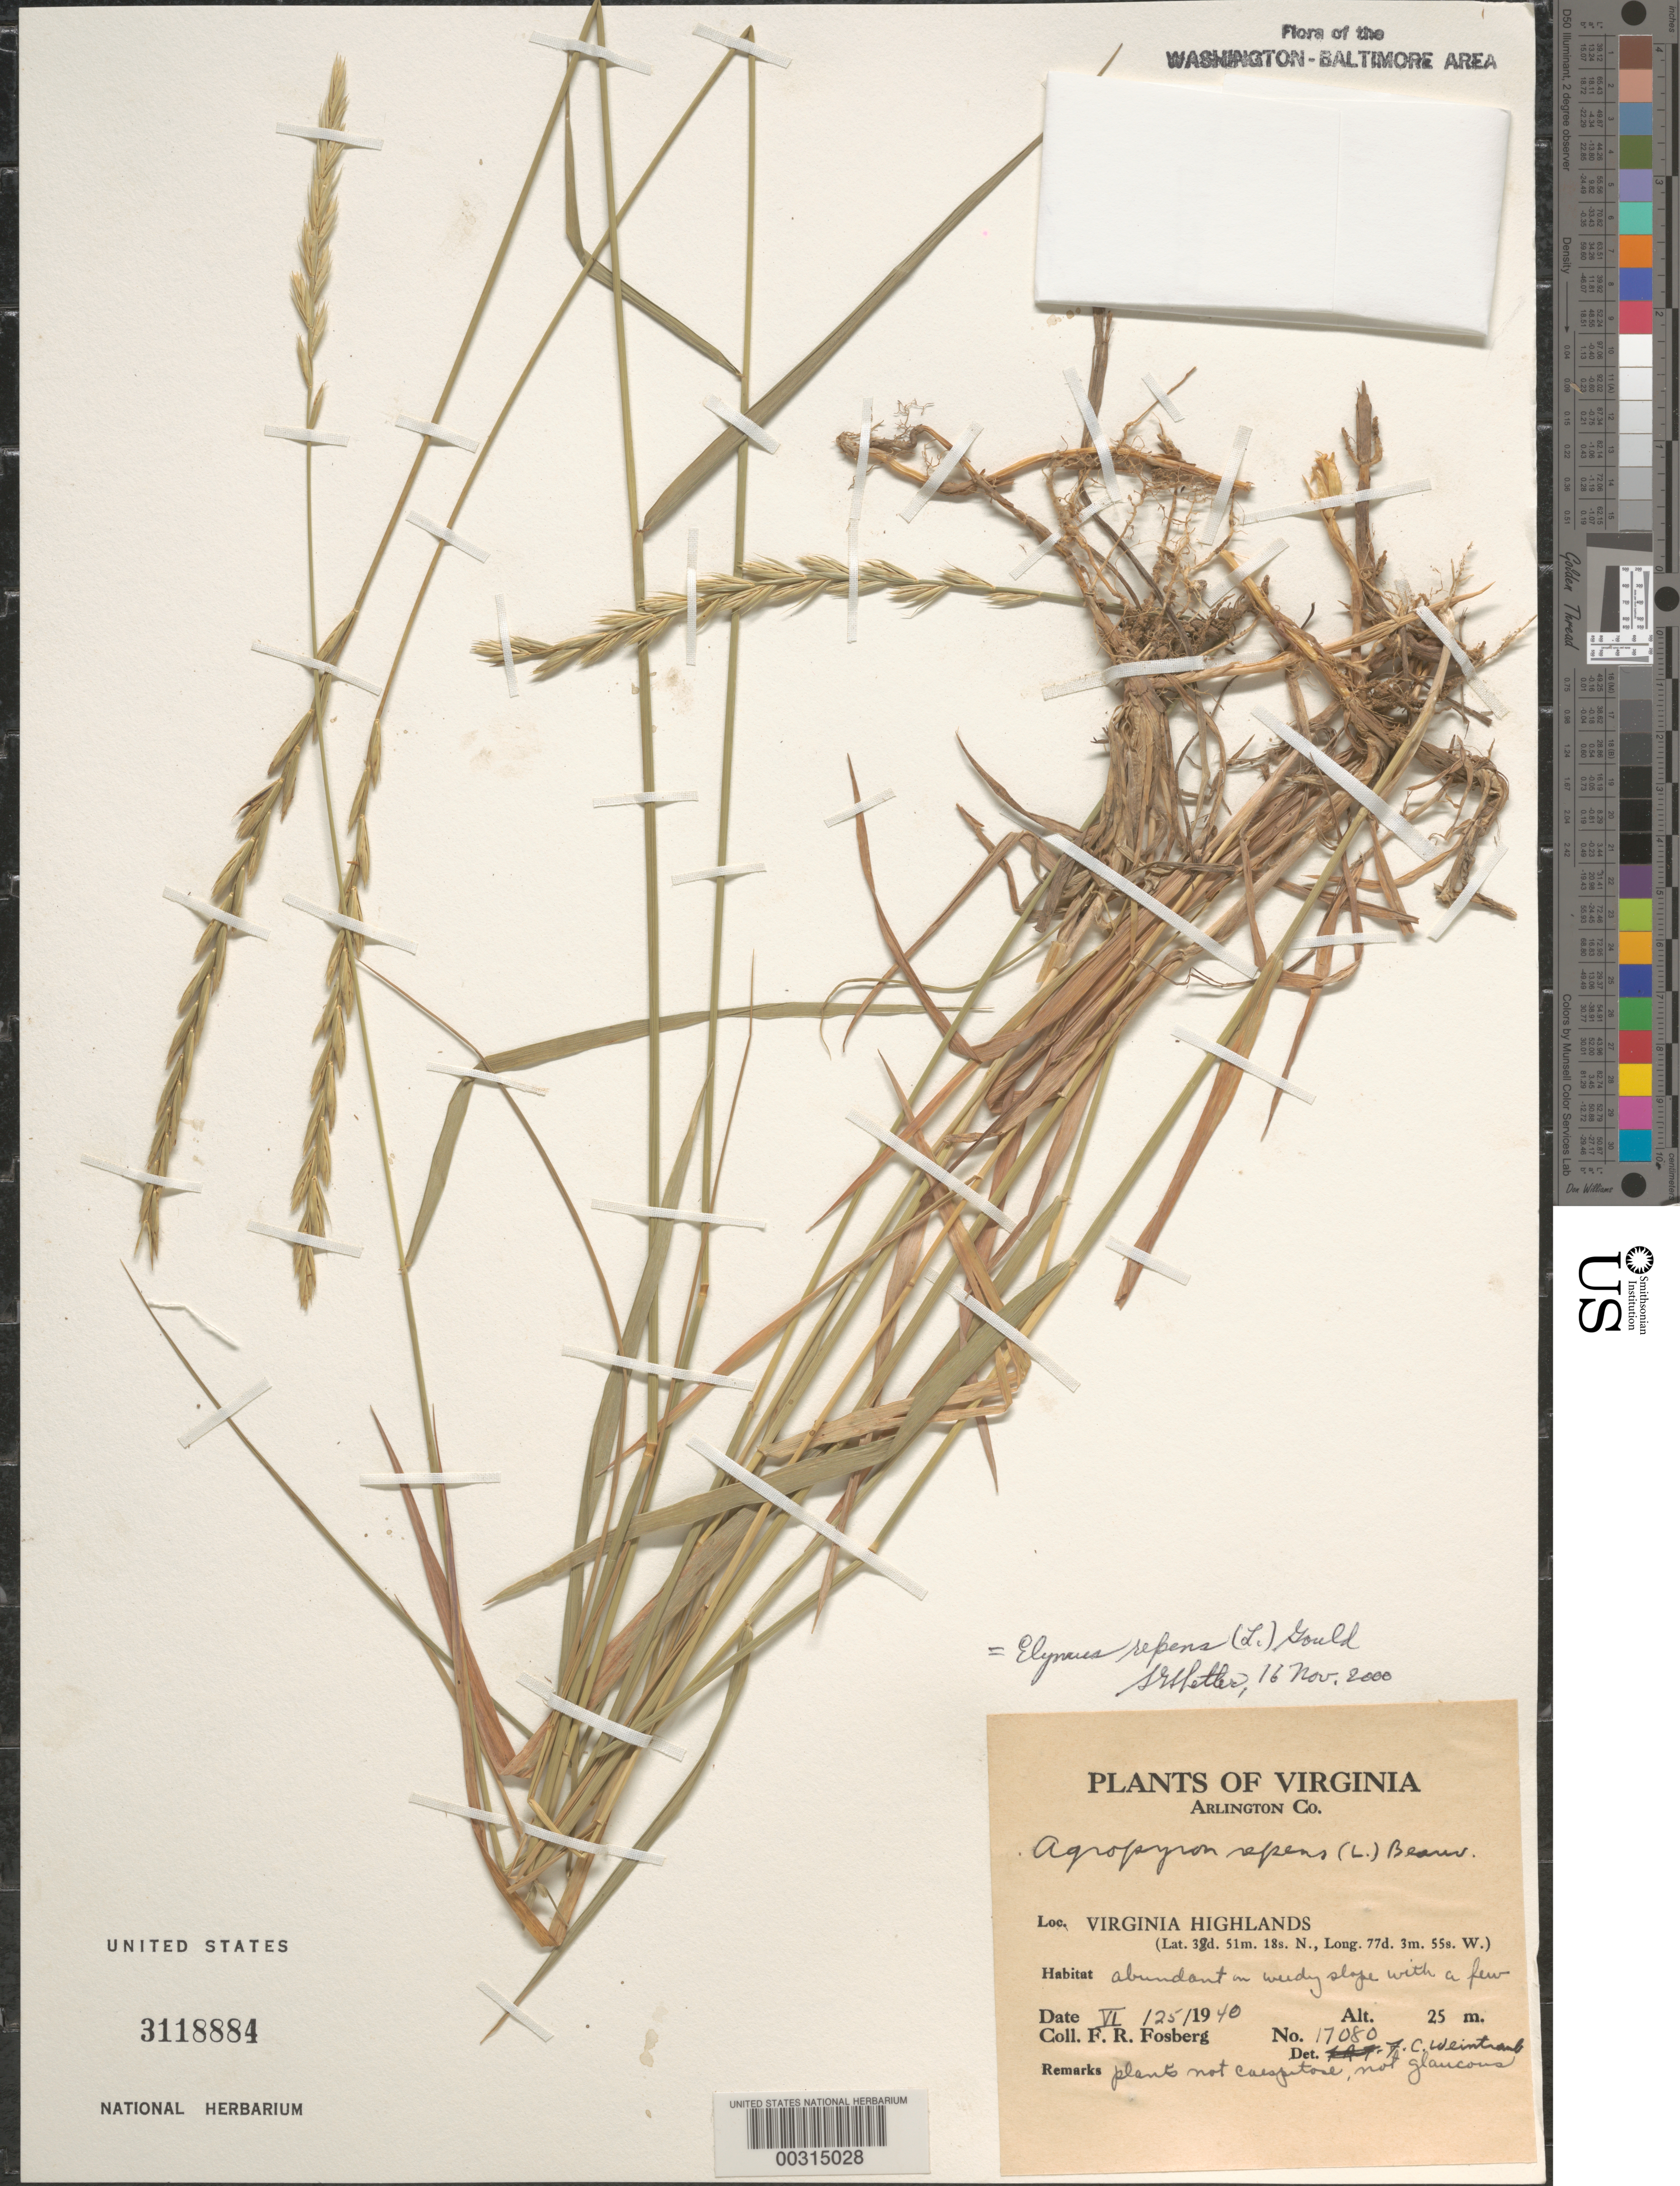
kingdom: Plantae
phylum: Tracheophyta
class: Liliopsida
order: Poales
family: Poaceae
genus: Elymus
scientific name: Elymus repens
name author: (L.) Gould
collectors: F. R. Fosberg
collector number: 17080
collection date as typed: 25 Jun 1940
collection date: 1940-06-25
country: United States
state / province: Virginia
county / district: Arlington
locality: Virginia Highlands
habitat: In weedy slope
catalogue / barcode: US 3118884